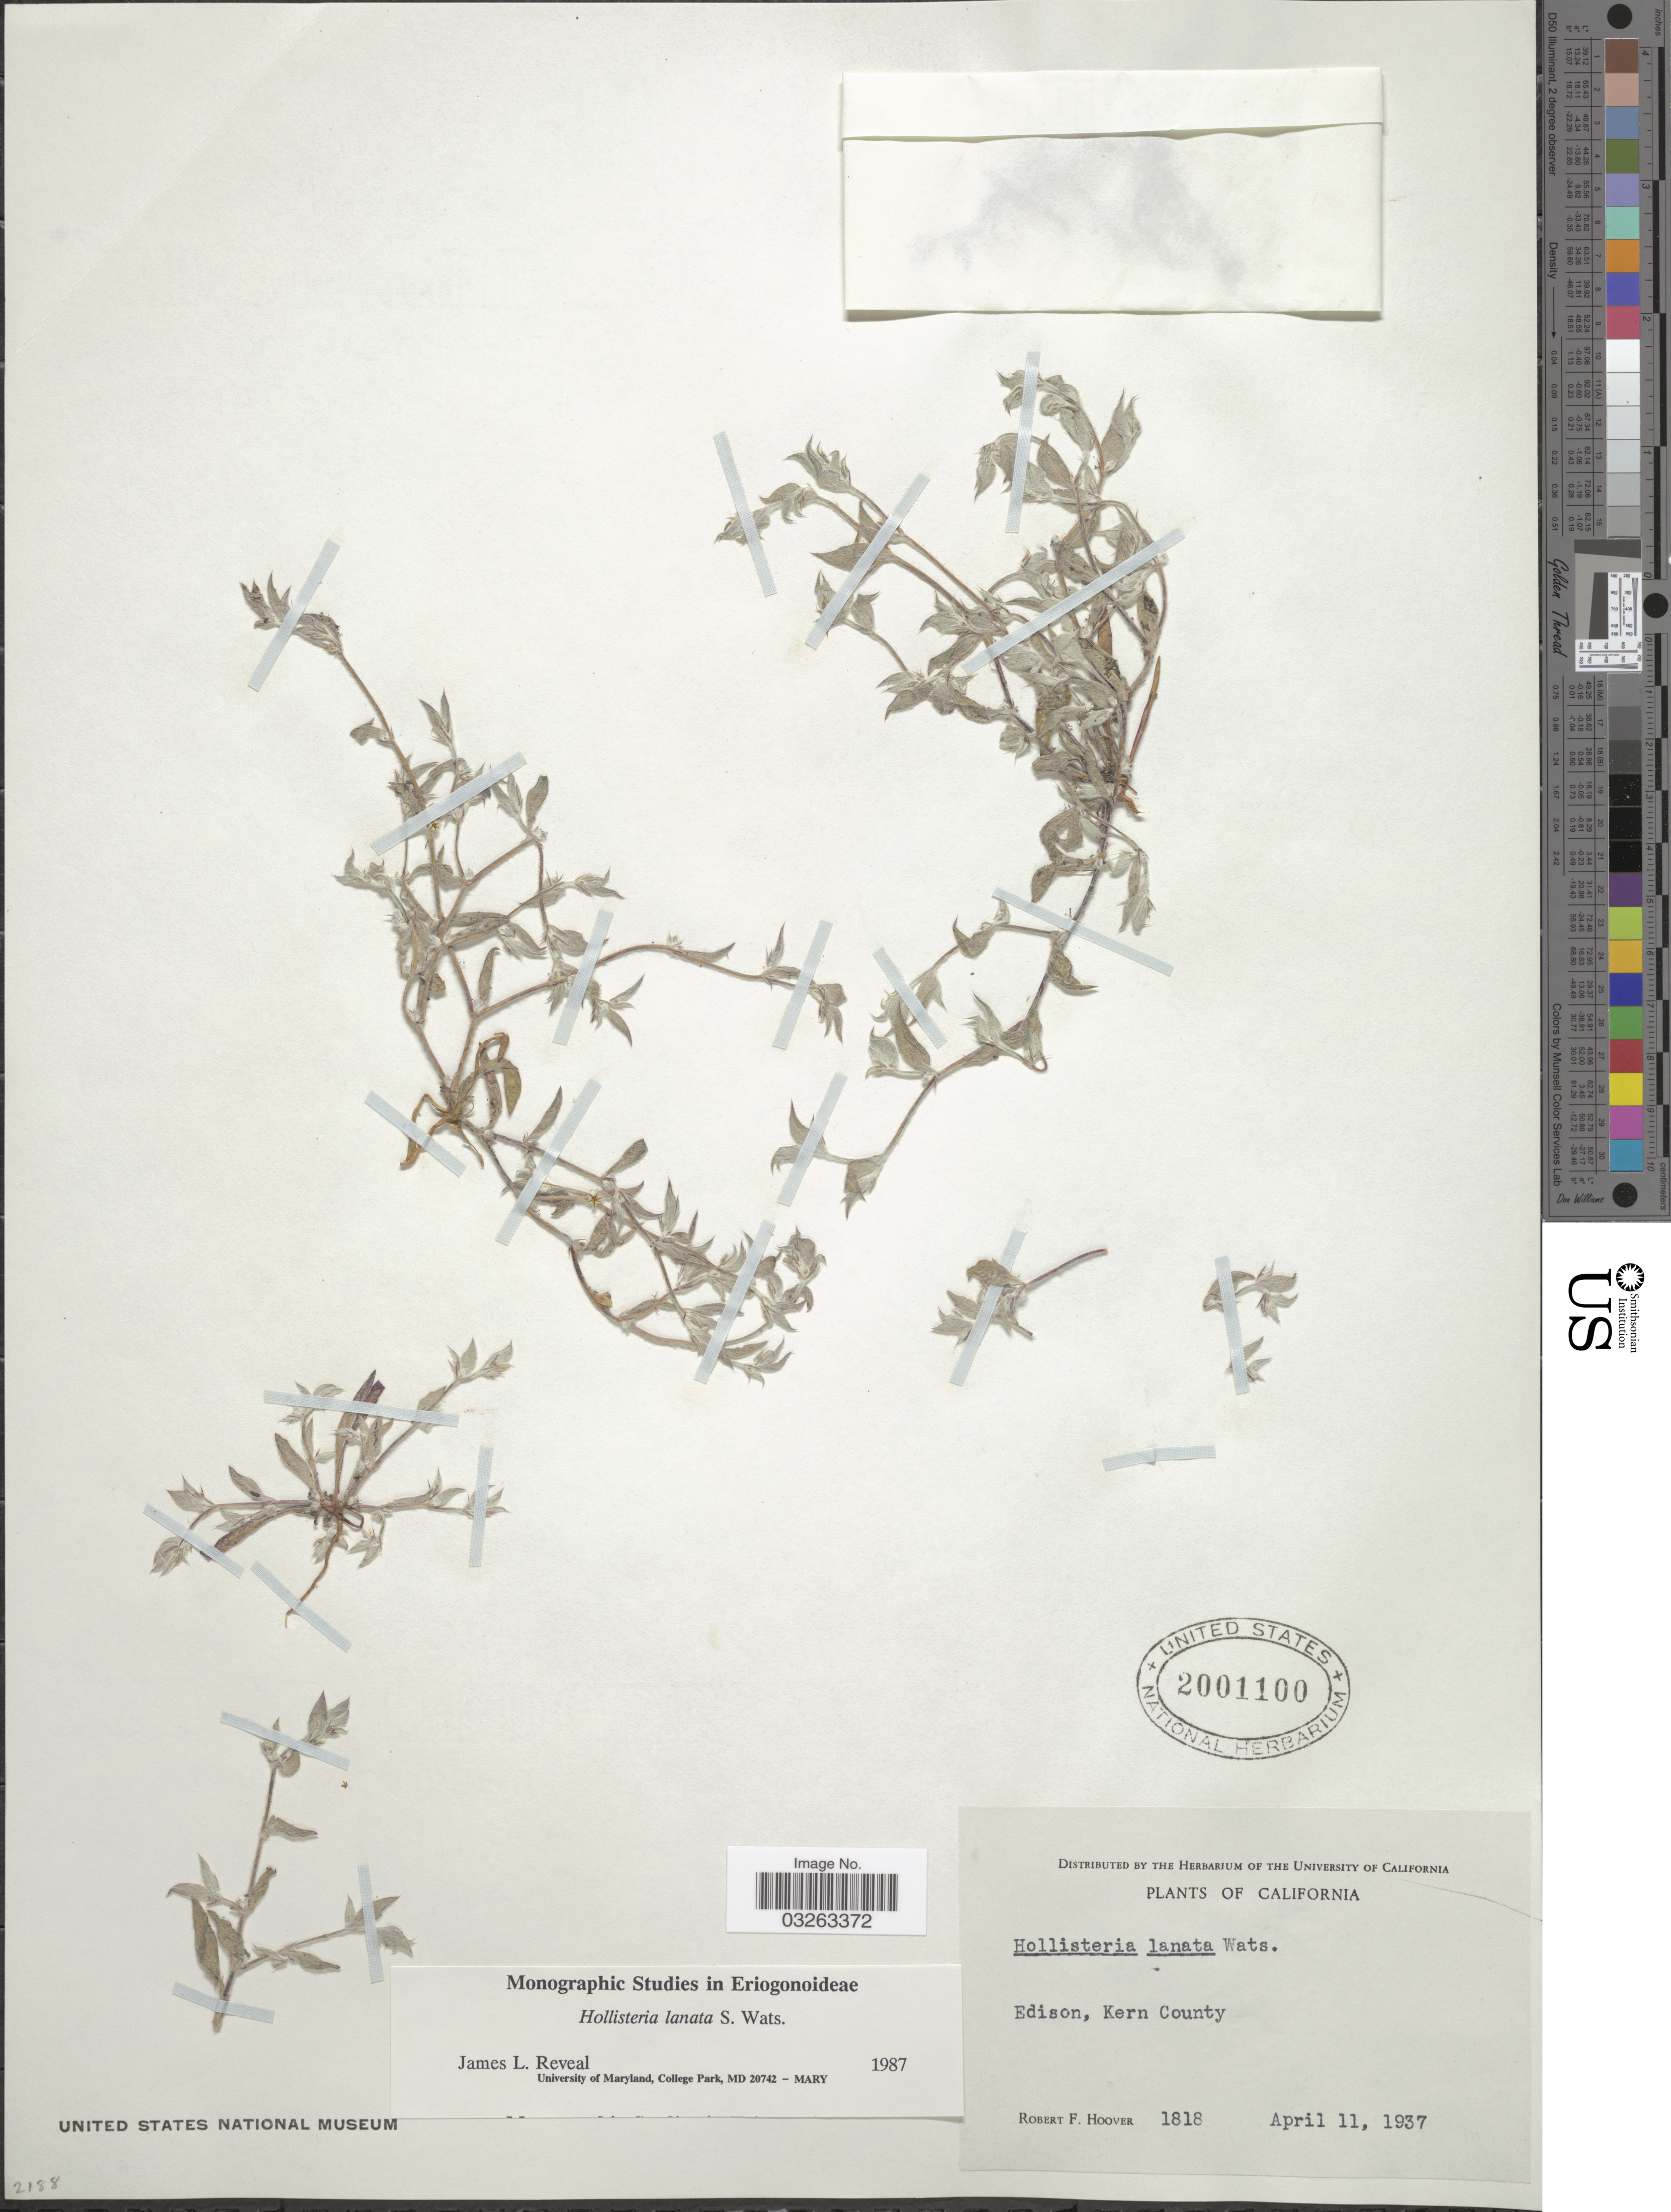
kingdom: Plantae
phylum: Tracheophyta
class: Magnoliopsida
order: Caryophyllales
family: Polygonaceae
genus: Hollisteria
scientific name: Hollisteria lanata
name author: S. Watson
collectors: R. F. Hoover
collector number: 1818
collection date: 1937-04-11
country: United States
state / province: California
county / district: Kern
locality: Edison, Kern County.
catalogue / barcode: US 2001100